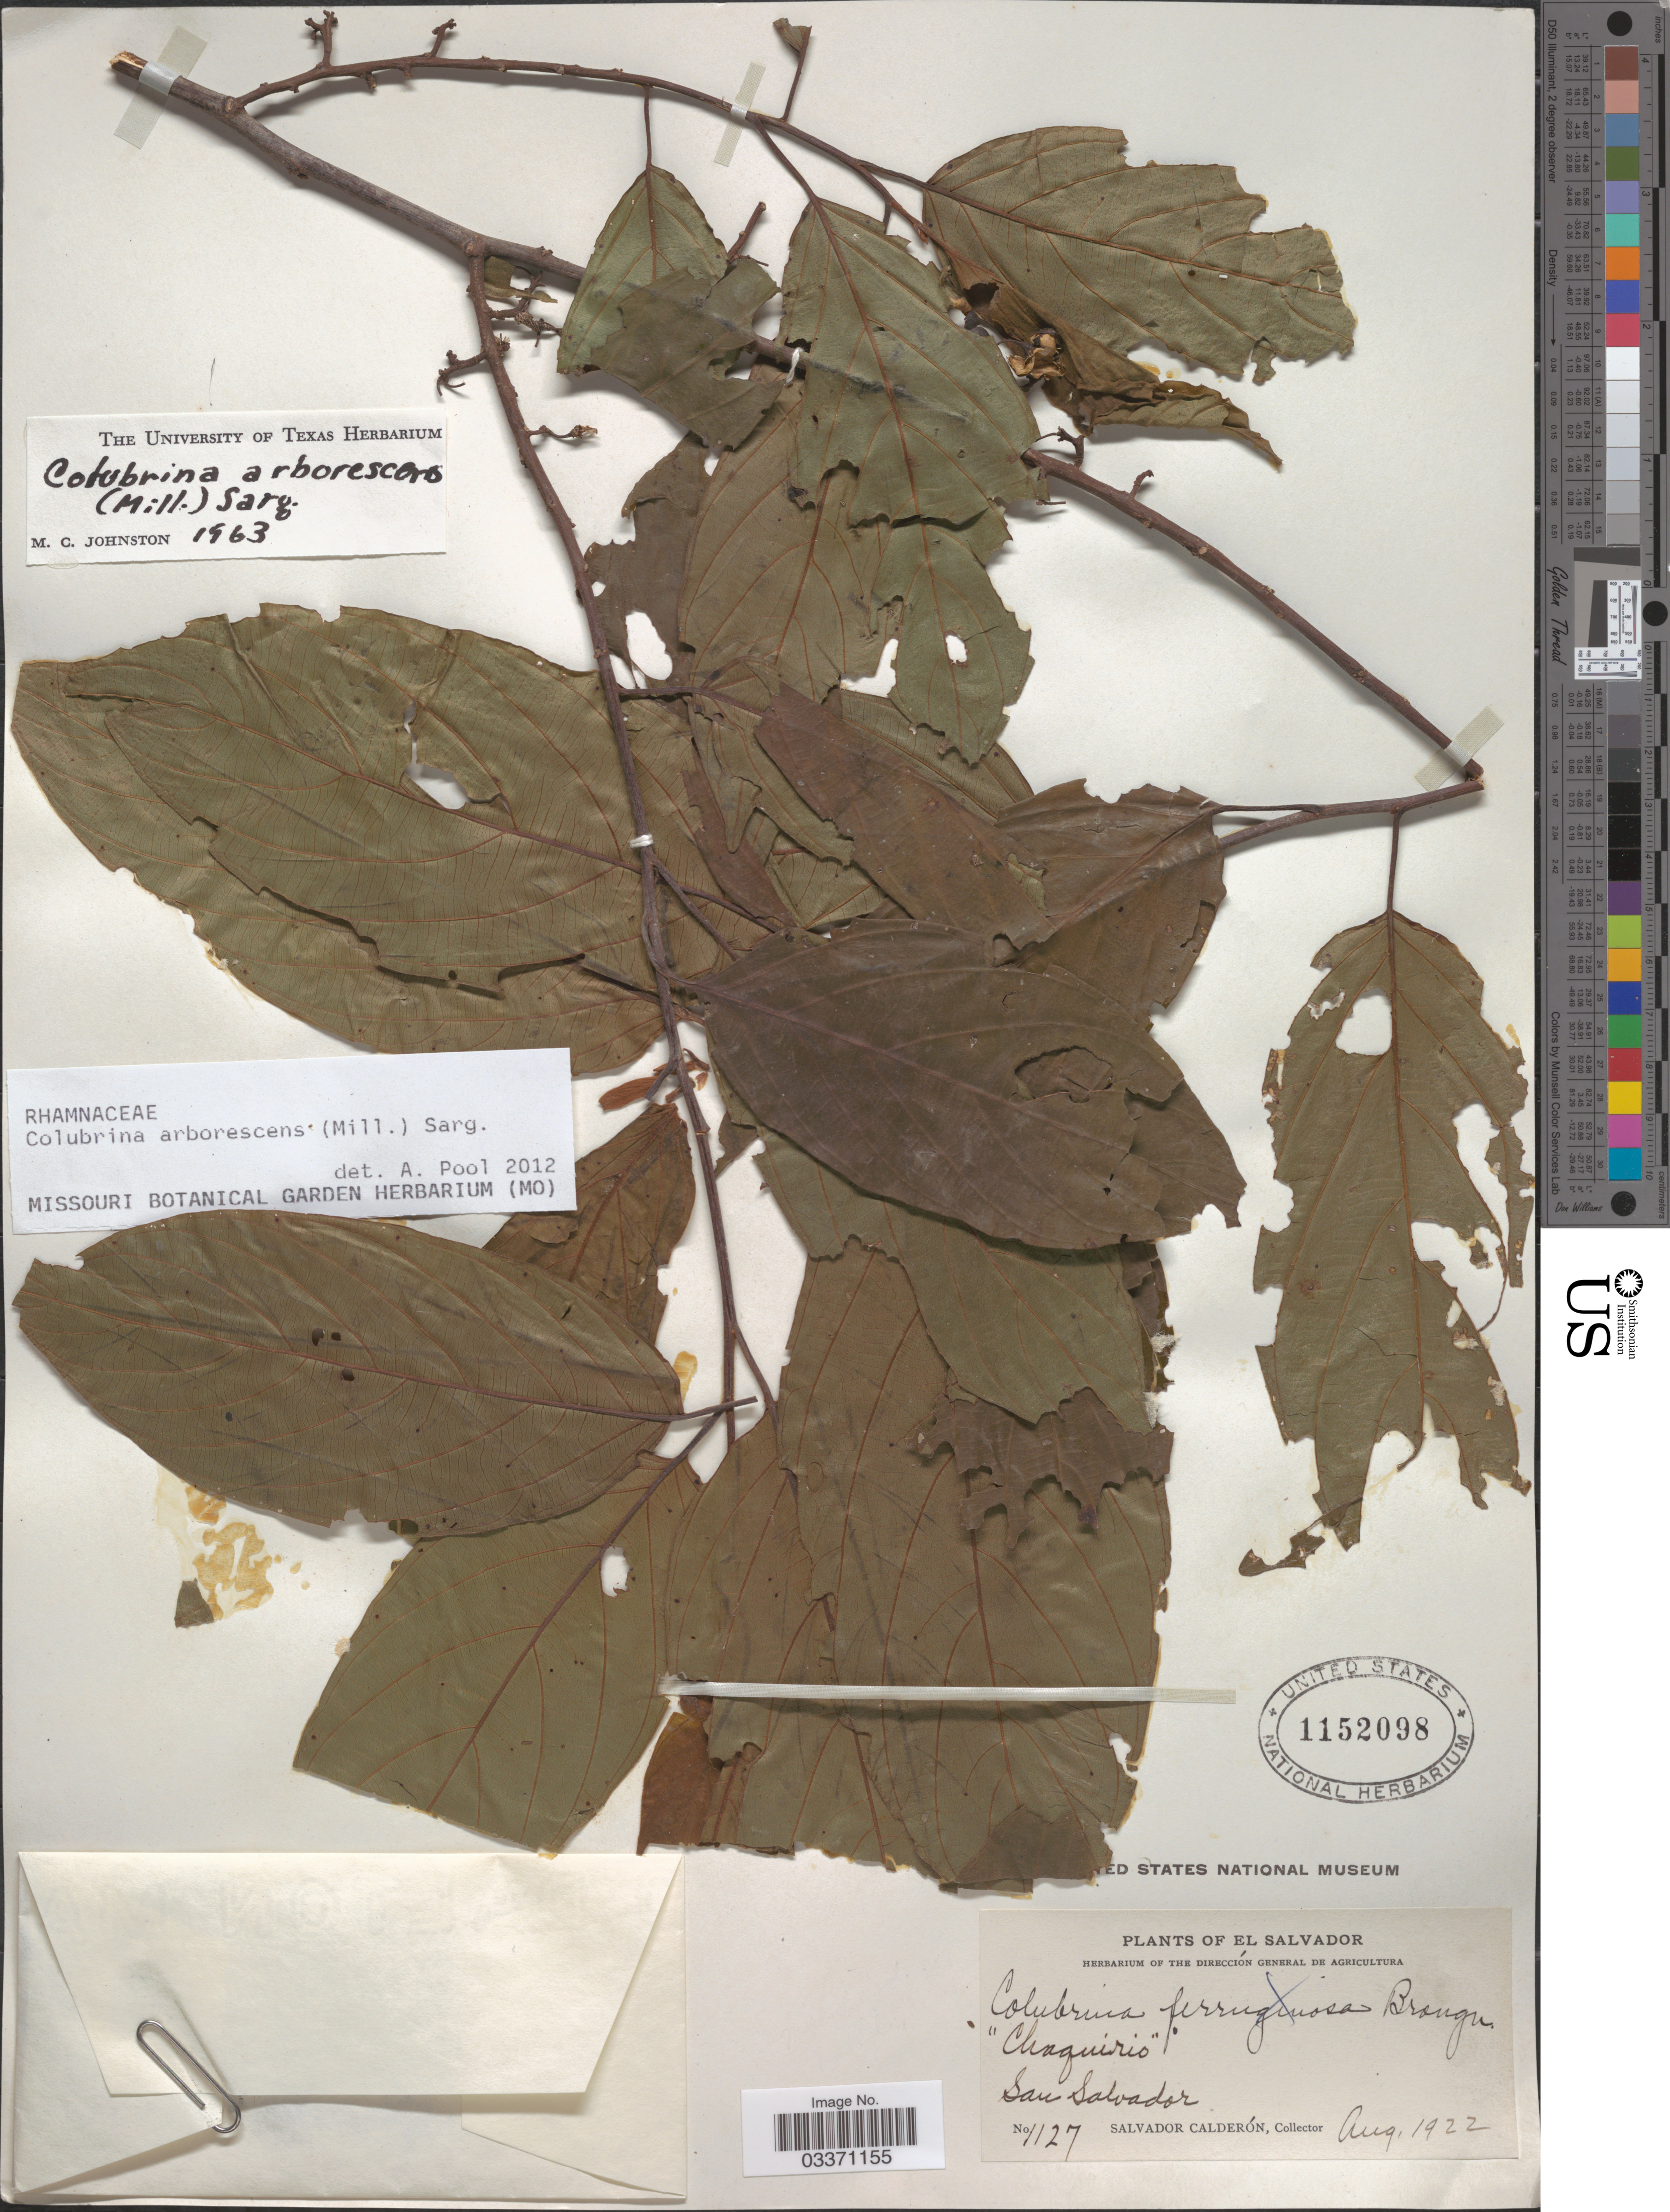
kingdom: Plantae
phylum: Tracheophyta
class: Magnoliopsida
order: Rosales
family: Rhamnaceae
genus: Colubrina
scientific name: Colubrina arborescens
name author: (Mill.) Sarg.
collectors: S. Calderón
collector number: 1127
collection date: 1922-08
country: El Salvador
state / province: San Salvador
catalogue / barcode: US 1152098